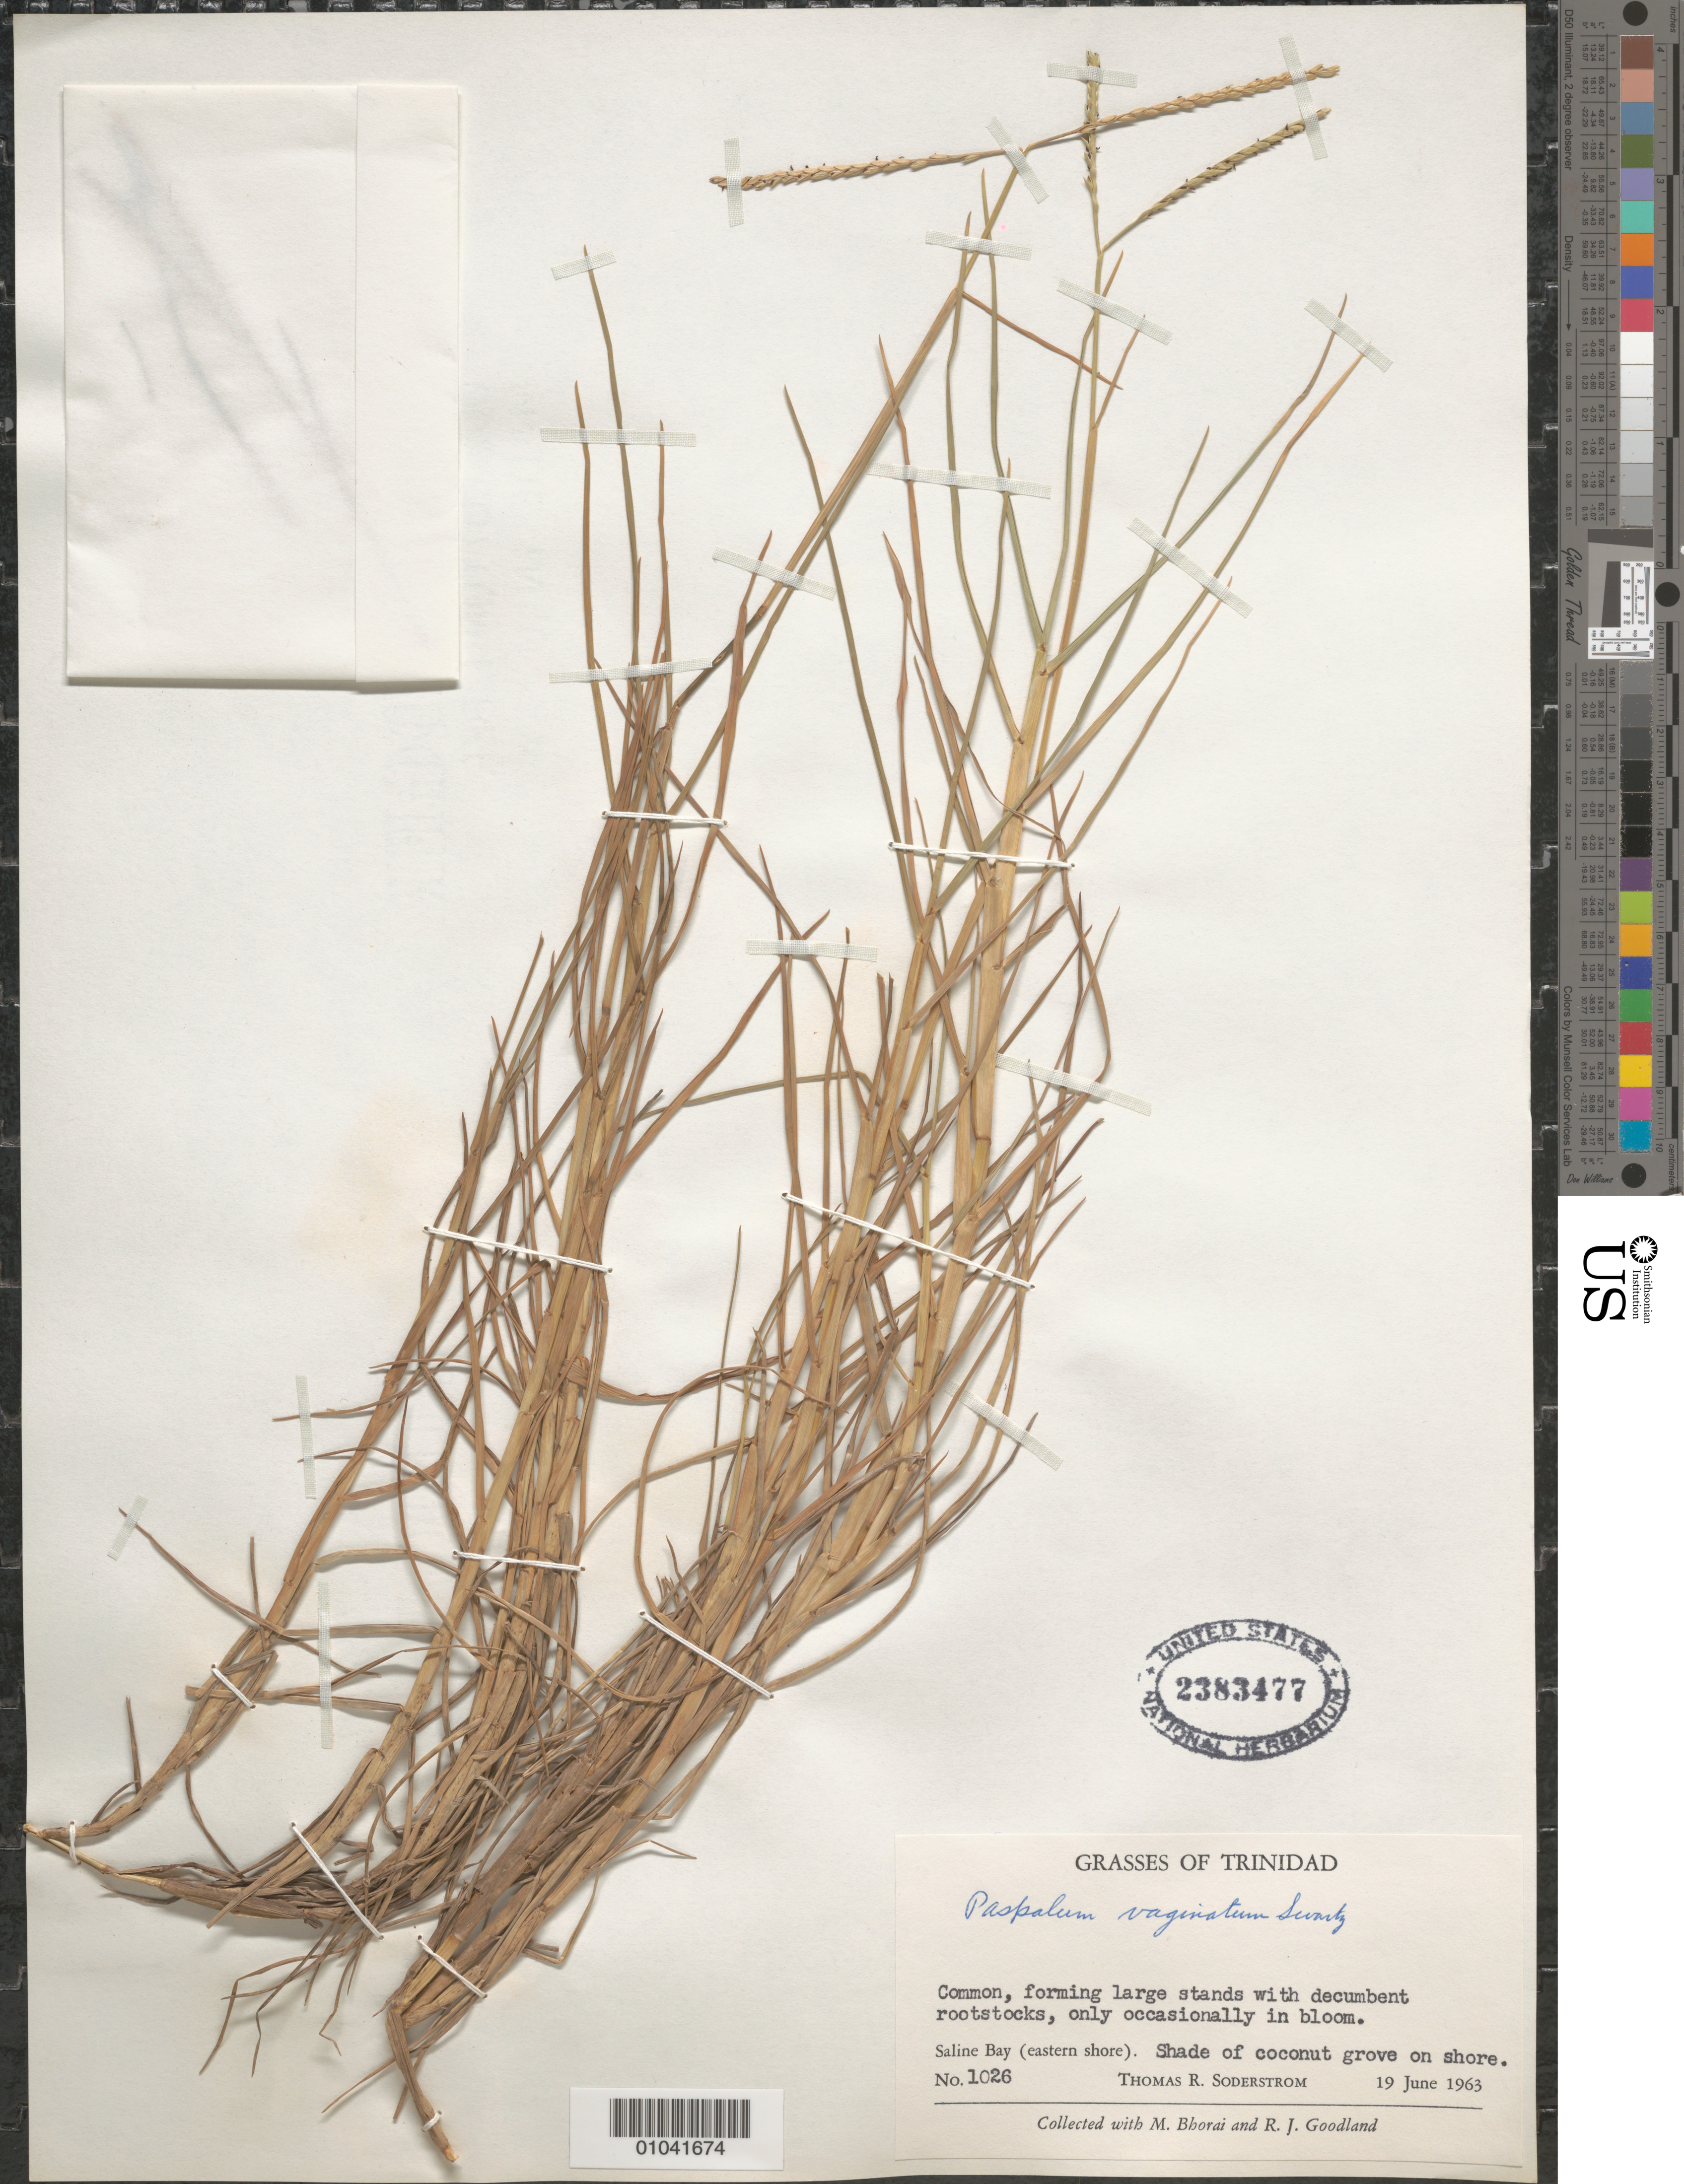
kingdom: Plantae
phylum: Tracheophyta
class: Liliopsida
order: Poales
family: Poaceae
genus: Paspalum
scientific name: Paspalum vaginatum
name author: Sw.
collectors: T. R. Soderstrom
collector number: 1026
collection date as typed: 19 Jun 1963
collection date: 1963-06-19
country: Trinidad and Tobago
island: Trinidad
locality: Eastern shore of Saline Bay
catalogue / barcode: US 2383477